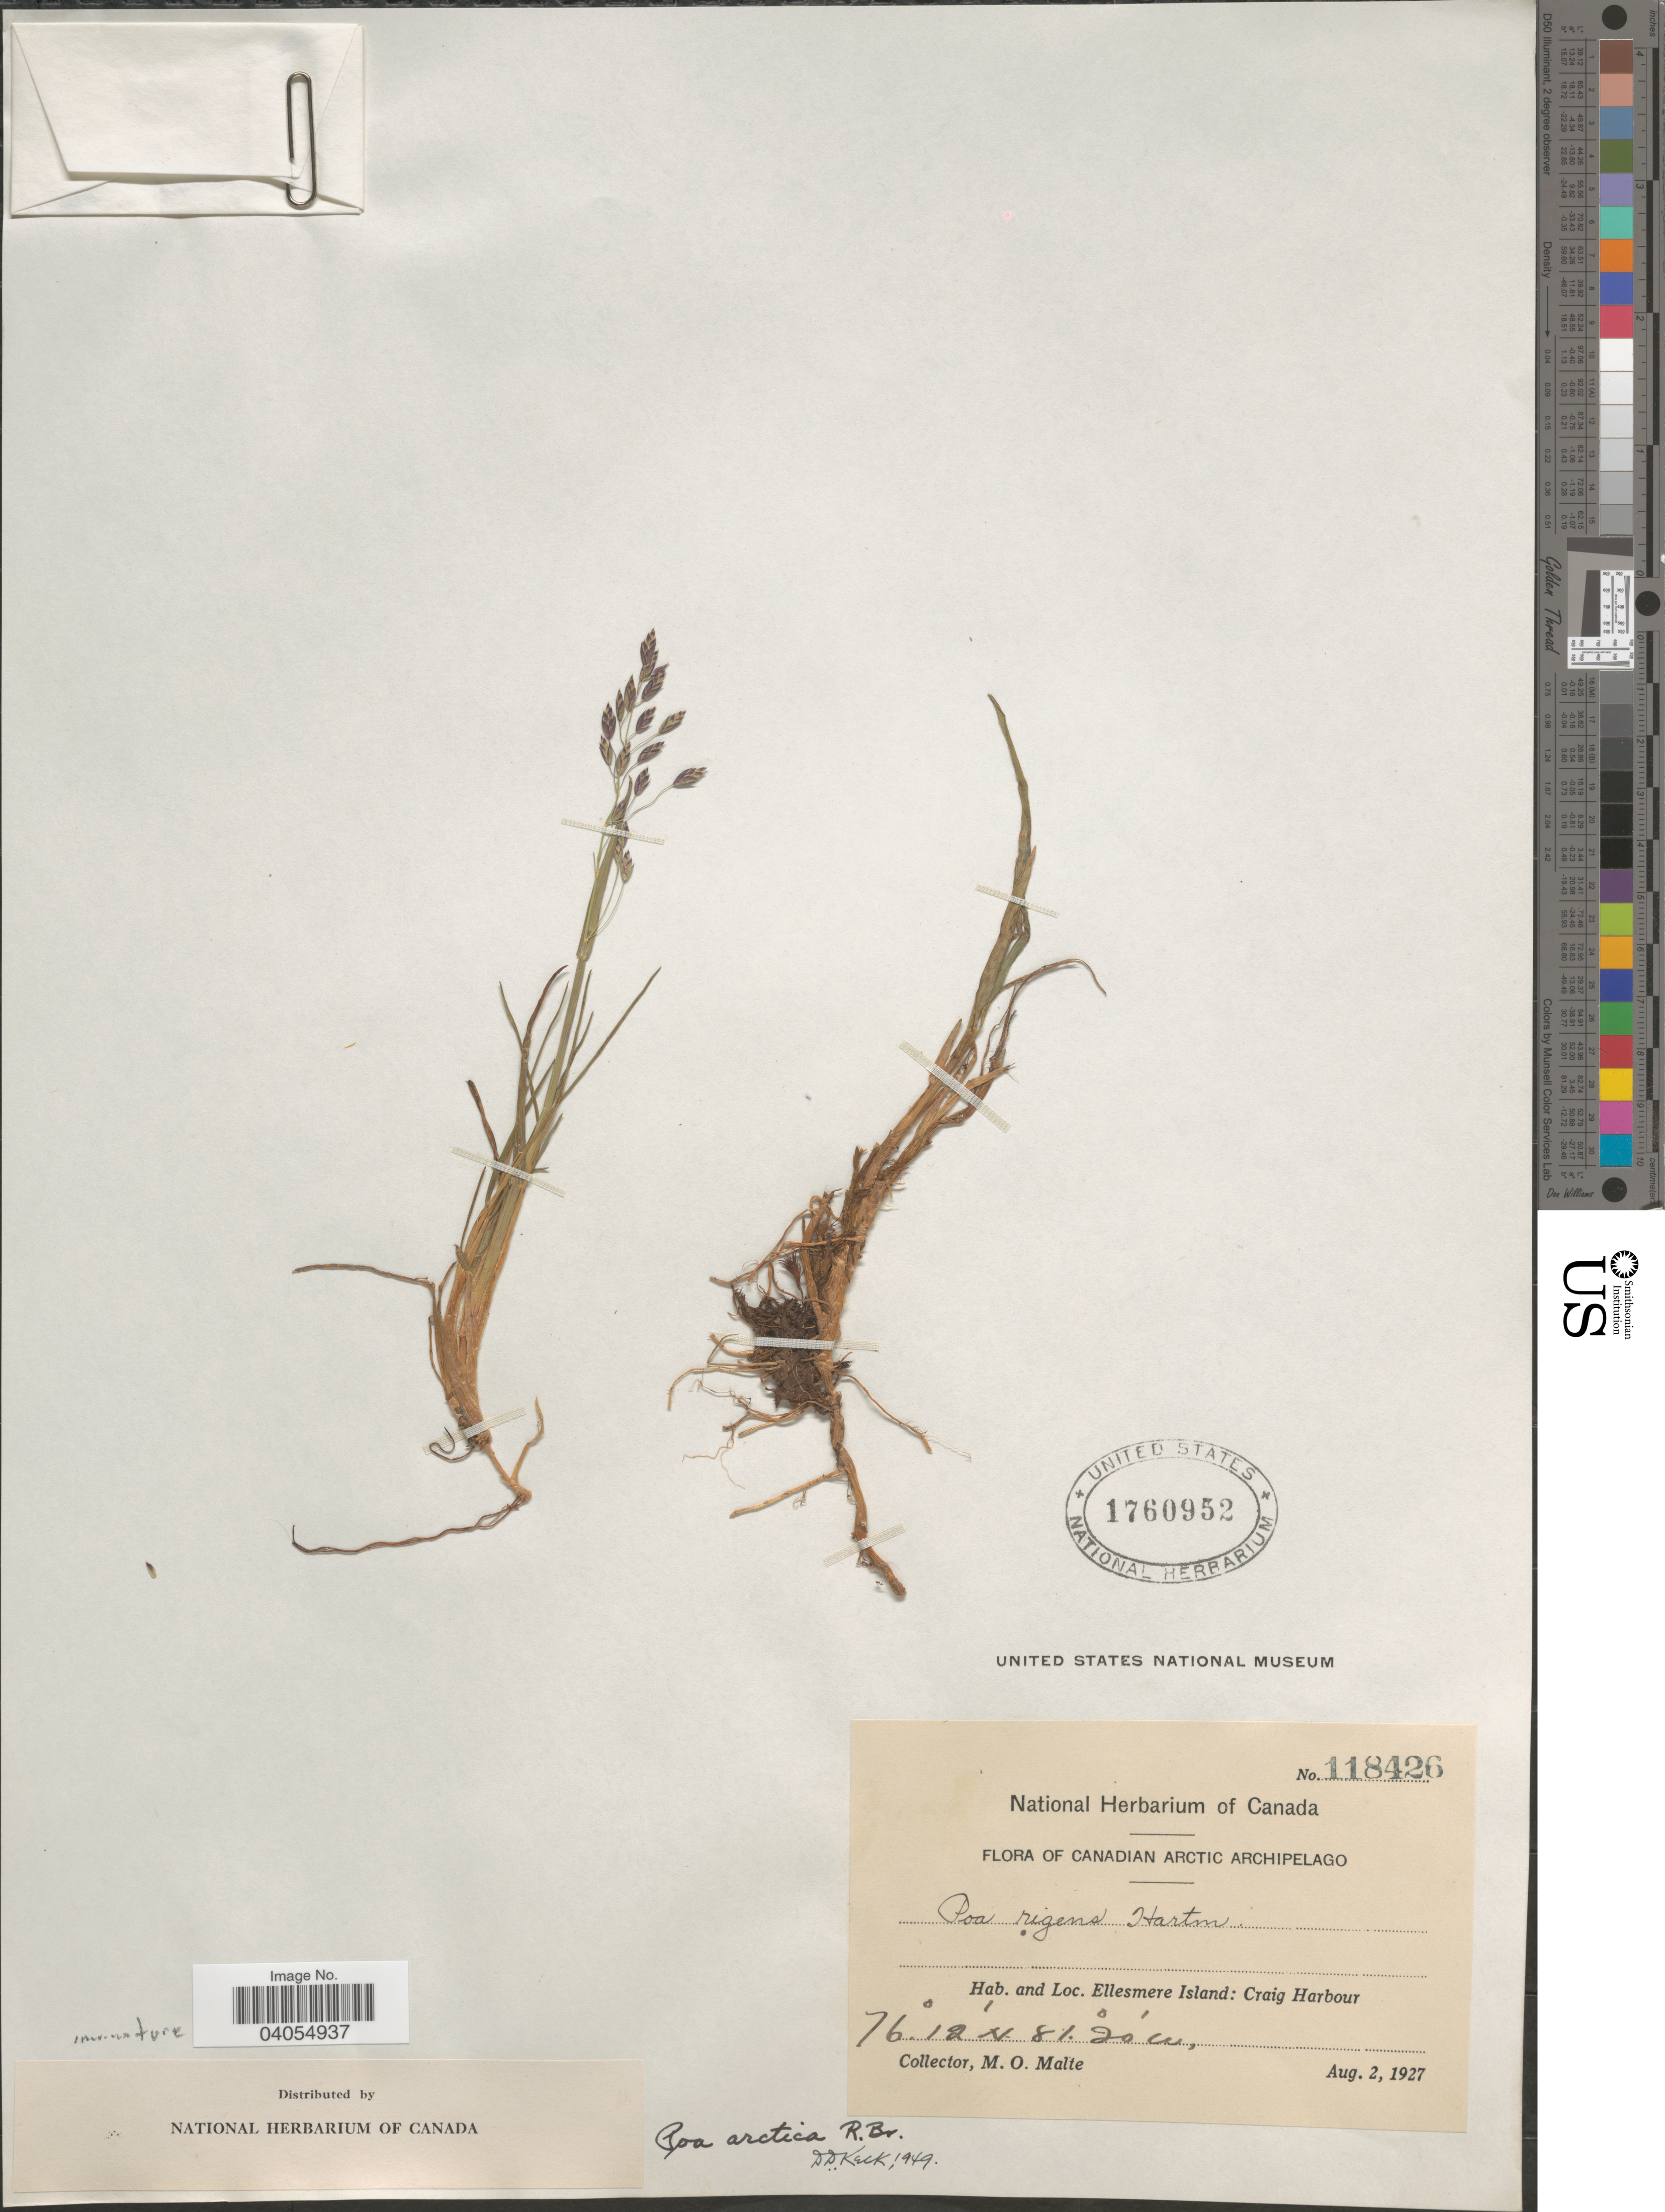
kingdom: Plantae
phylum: Tracheophyta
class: Liliopsida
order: Poales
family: Poaceae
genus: Poa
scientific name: Poa arctica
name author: R. Br.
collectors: M. O. Malte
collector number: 118426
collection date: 1927-08-02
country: Canada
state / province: Nunavut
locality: Ellesmere Island: Craig Harbour.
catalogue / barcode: US 1760952